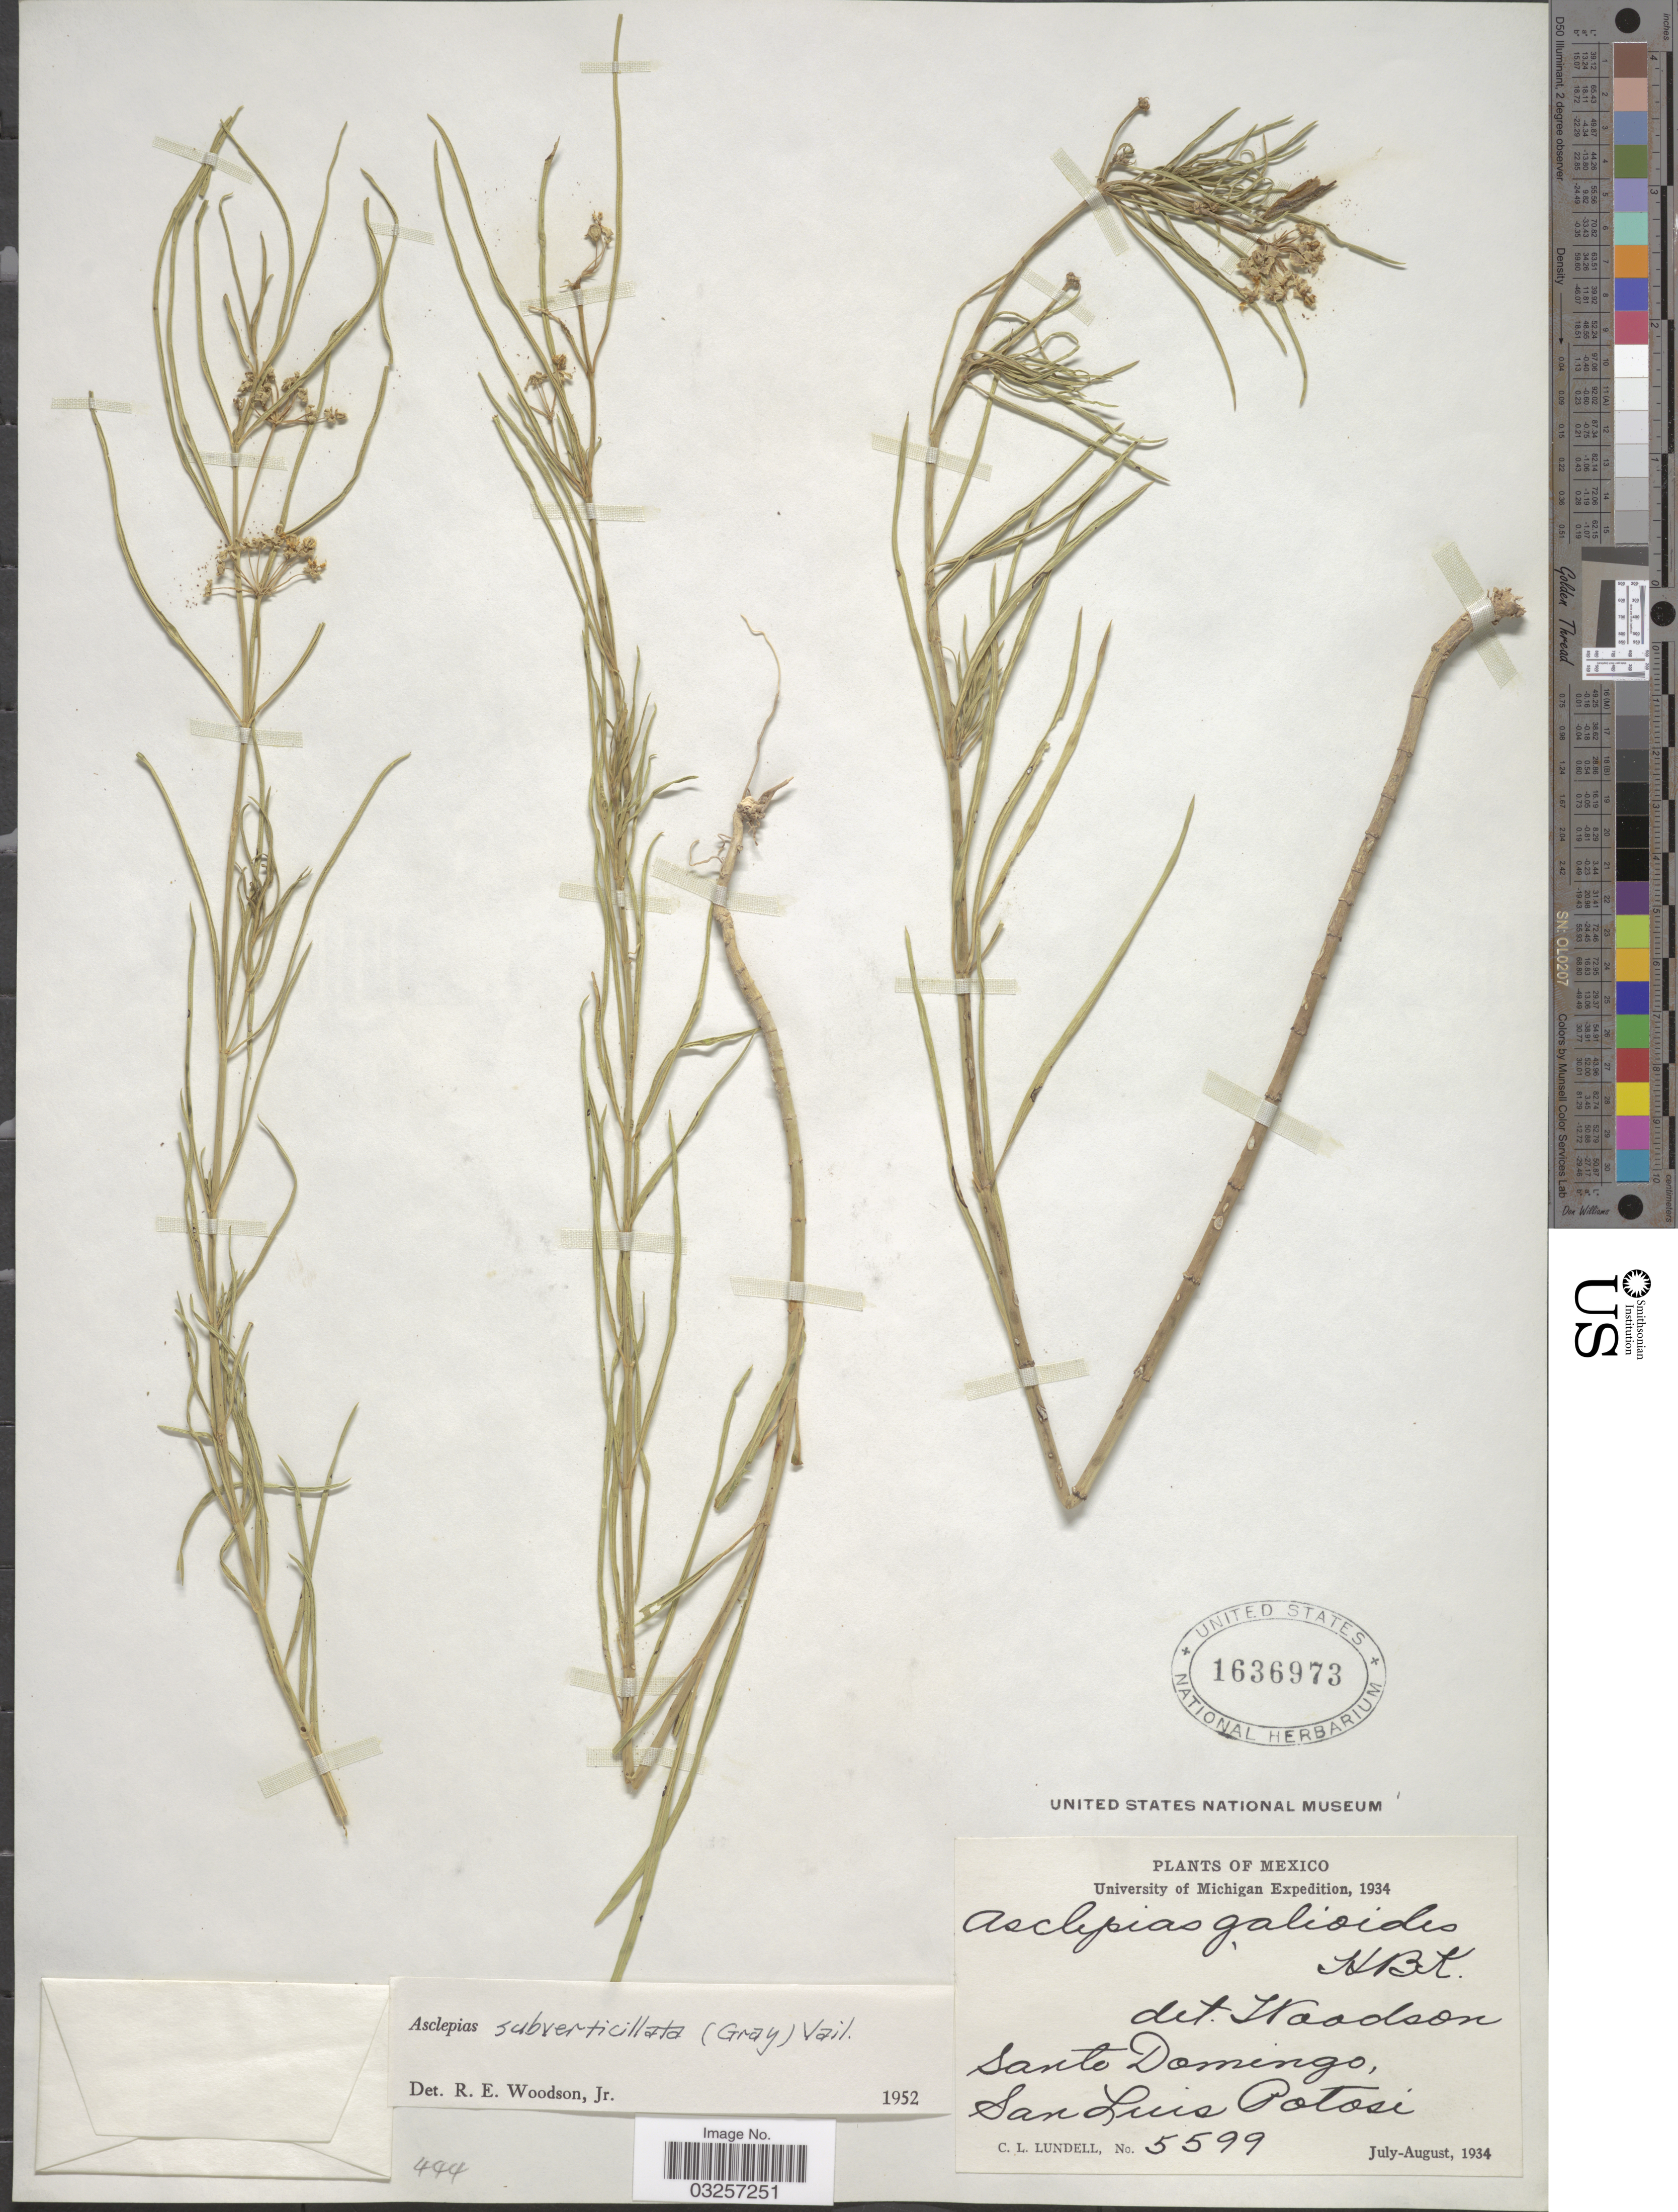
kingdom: Plantae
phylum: Tracheophyta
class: Magnoliopsida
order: Gentianales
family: Apocynaceae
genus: Asclepias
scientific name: Asclepias subverticillata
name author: (A. Gray) Vail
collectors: C. L. Lundell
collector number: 5599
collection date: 1934-07/1934-08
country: Mexico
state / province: San Luis Potosí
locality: Santo Domingo.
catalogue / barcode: US 1636973